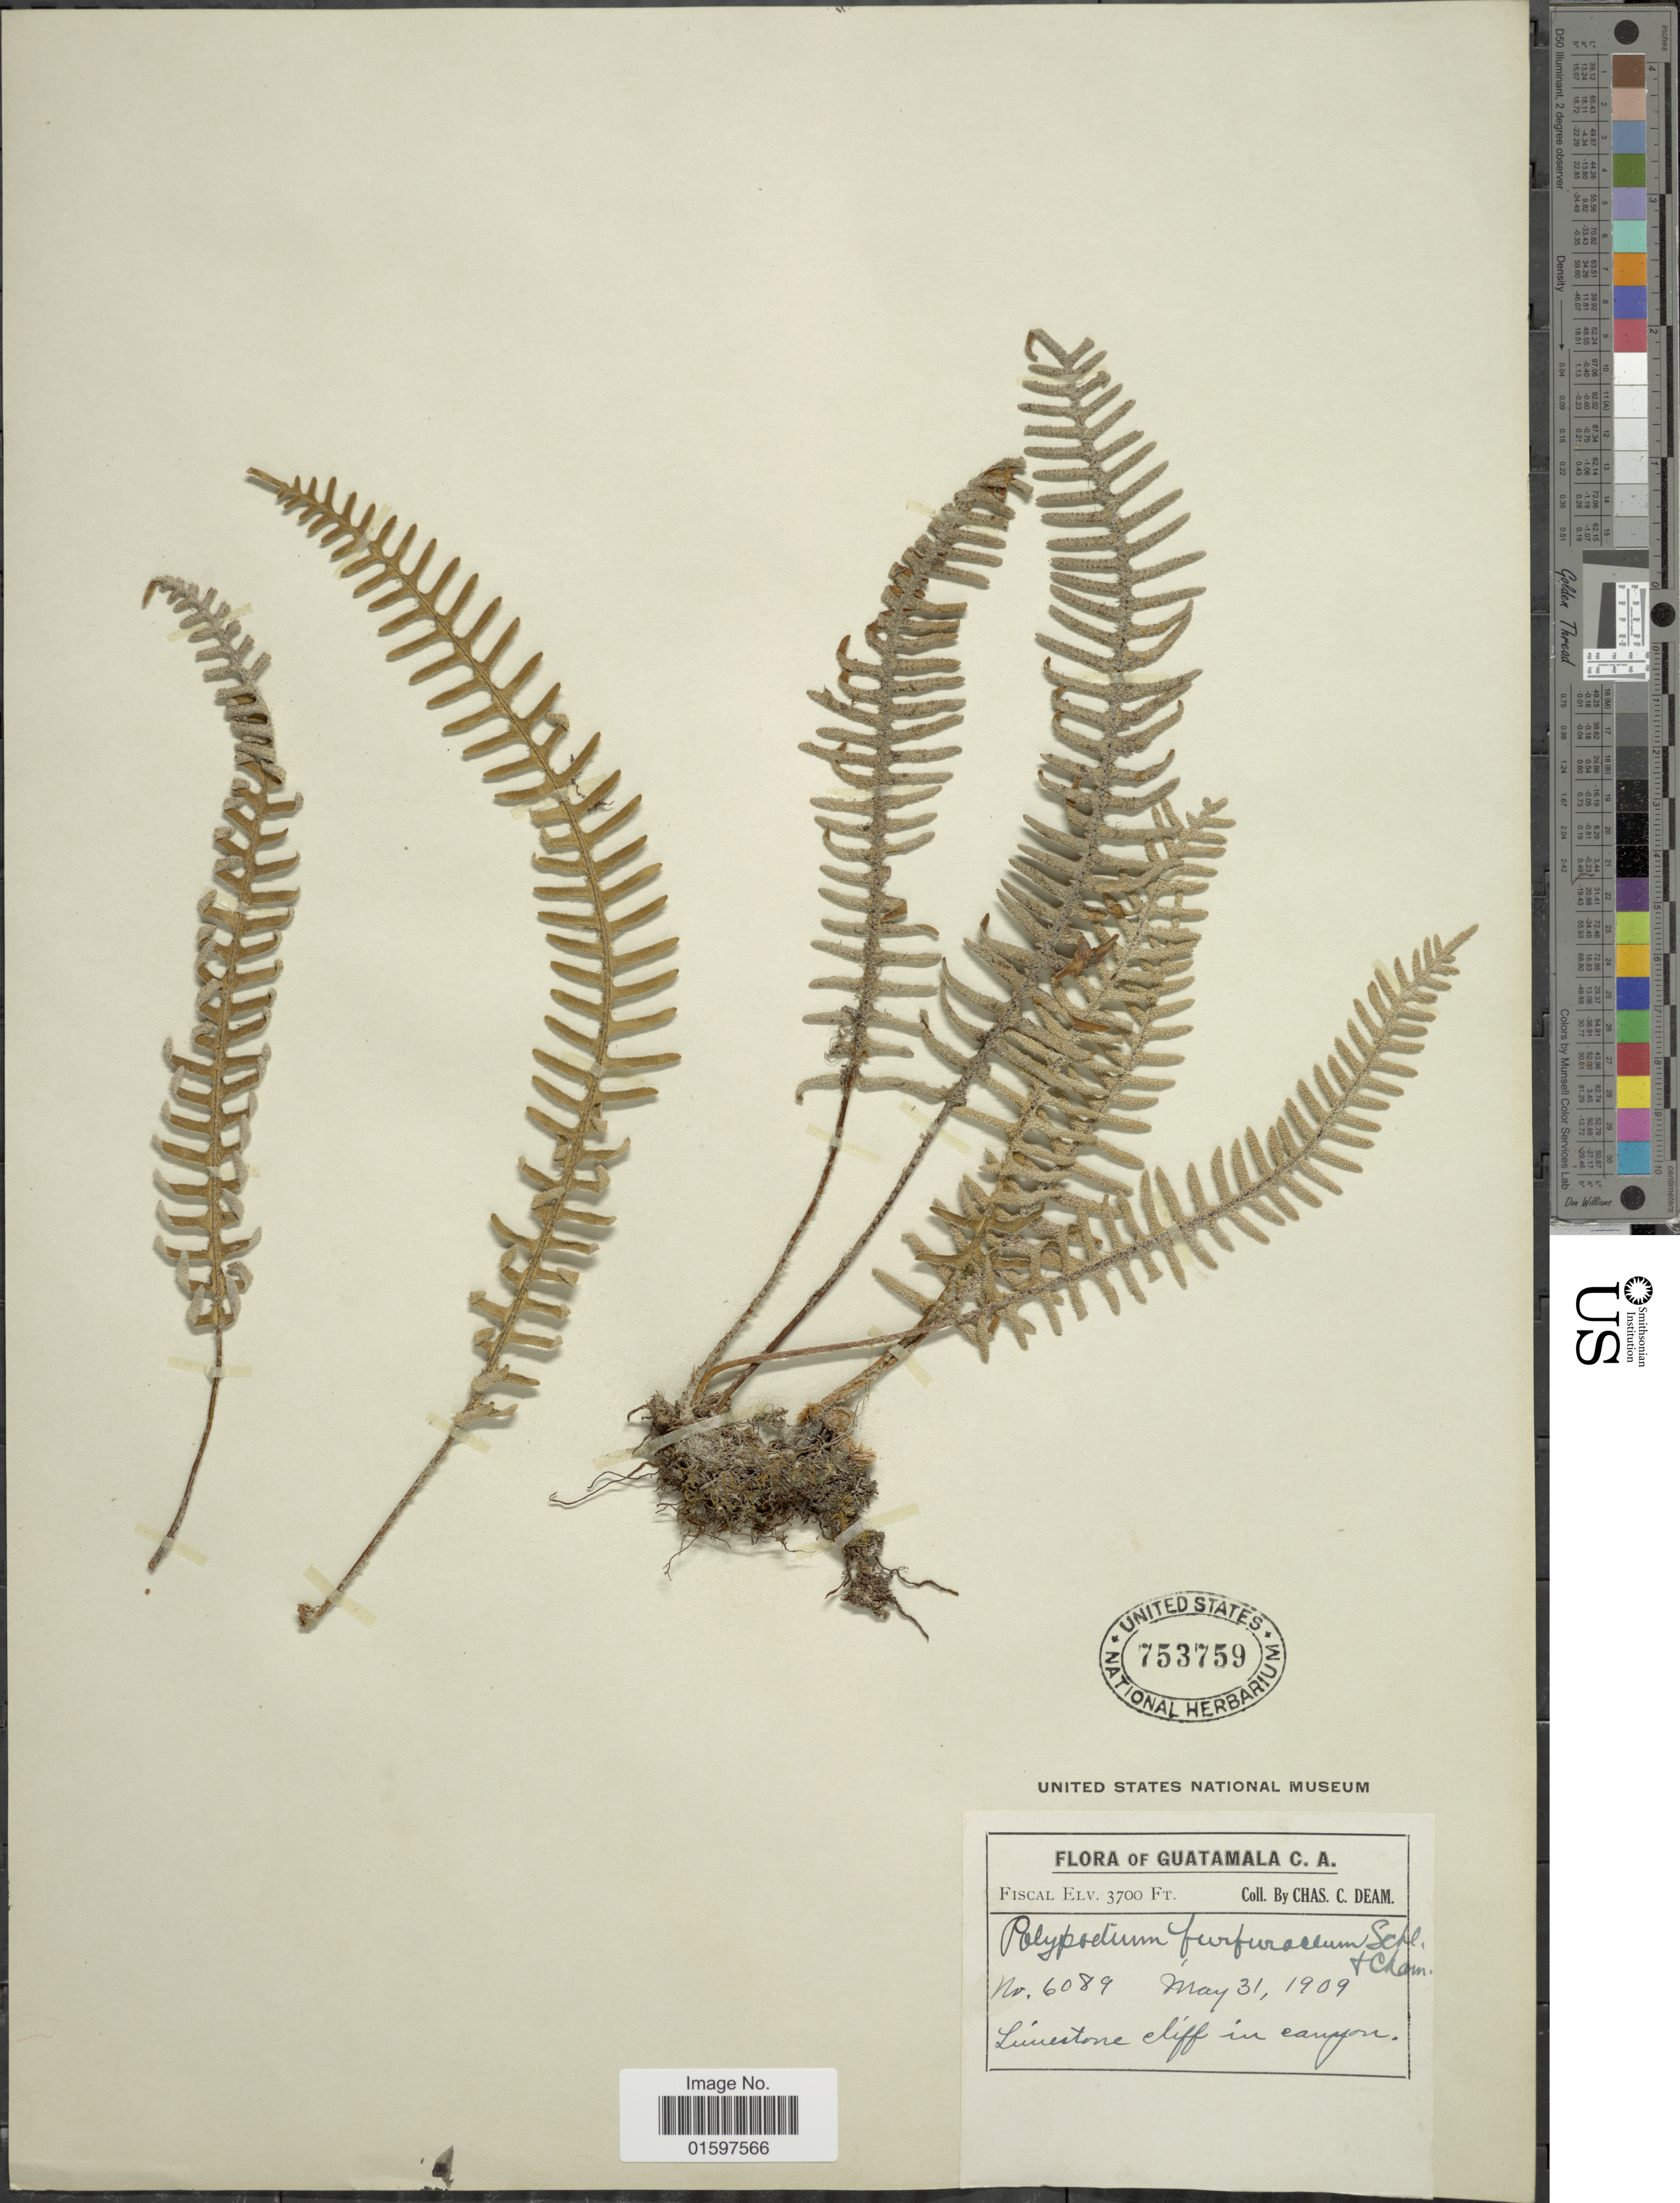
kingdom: Plantae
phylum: Tracheophyta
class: Polypodiopsida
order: Polypodiales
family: Polypodiaceae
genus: Pleopeltis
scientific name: Pleopeltis furfuracea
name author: (Schltdl. & Cham.) A.R. Sm. & Tejero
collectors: C. C. Deam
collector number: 6089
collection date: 1909-05-31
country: Guatemala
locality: Guatamala, A. C., limestone cliff in canyon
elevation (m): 1128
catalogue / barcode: US 753759